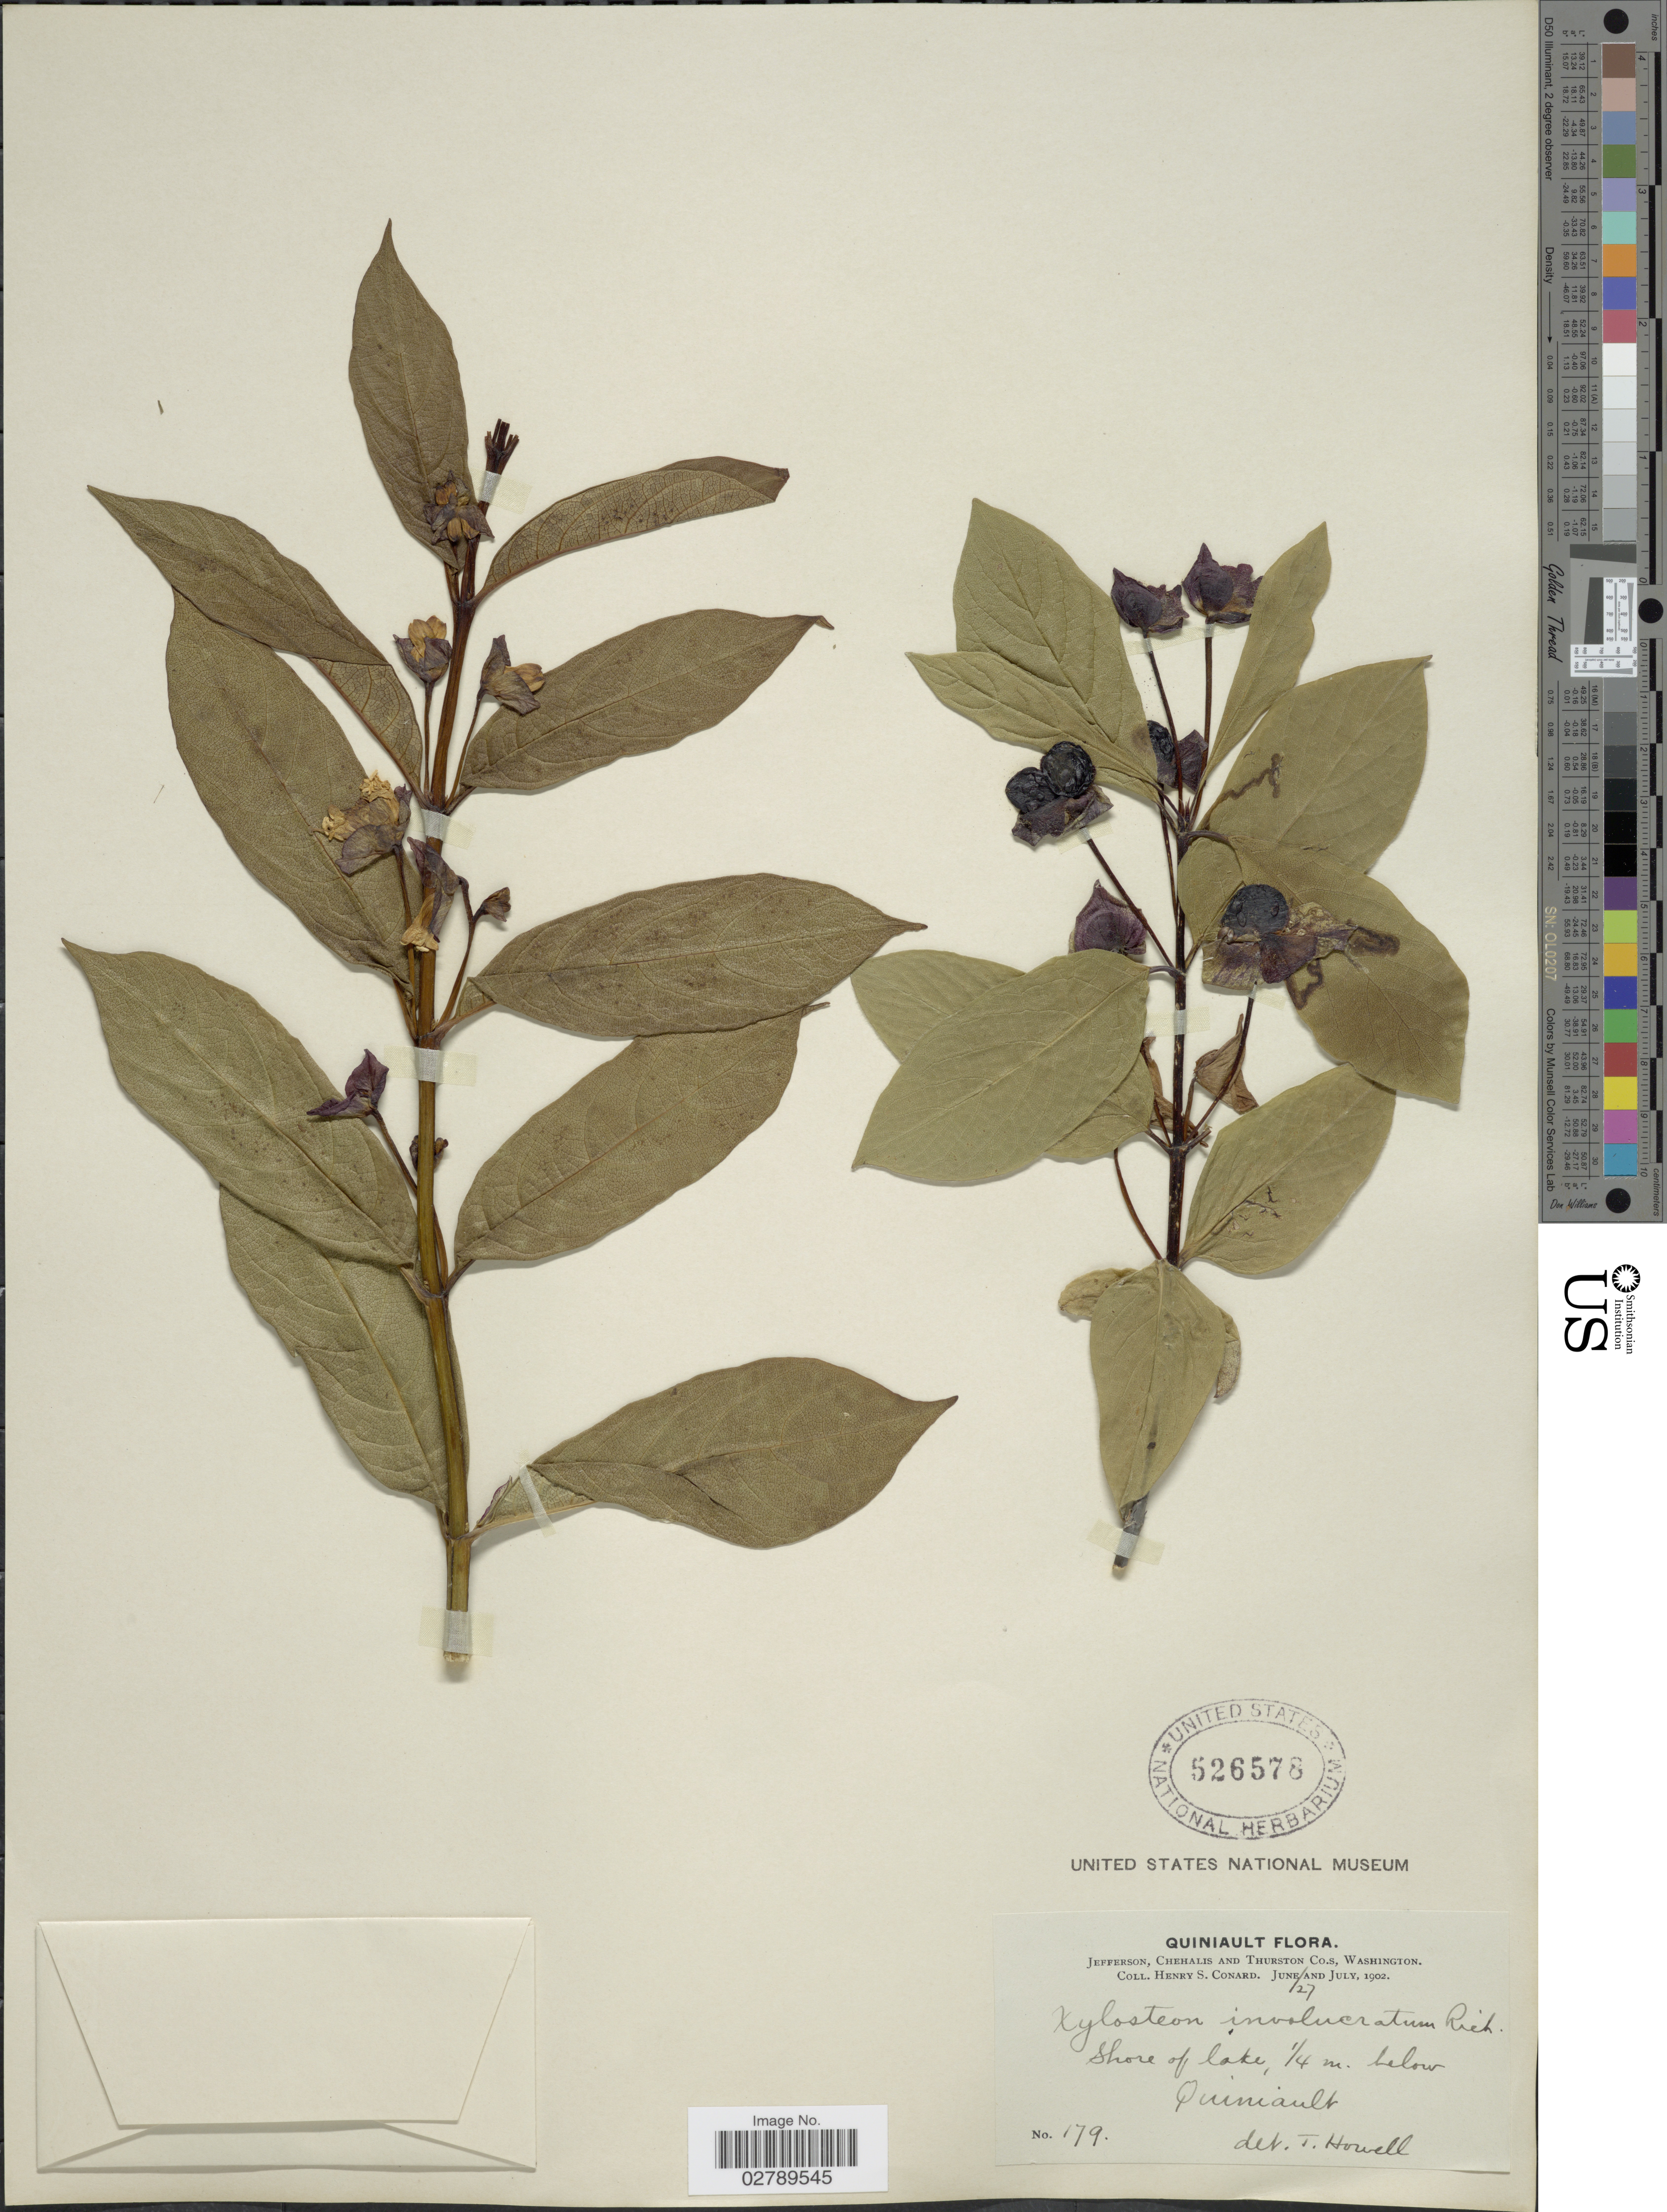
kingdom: Plantae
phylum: Tracheophyta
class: Magnoliopsida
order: Dipsacales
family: Caprifoliaceae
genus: Lonicera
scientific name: Lonicera involucrata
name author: (Richardson) Banks ex Spreng.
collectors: H. S. Conard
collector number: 179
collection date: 1902-06-27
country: United States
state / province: Washington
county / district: Thurston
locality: Quiniault. Jefferson, Chehalis and Thurston Co.s. Shore of lake, ¼ m. below Quiniault.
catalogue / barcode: US 526578